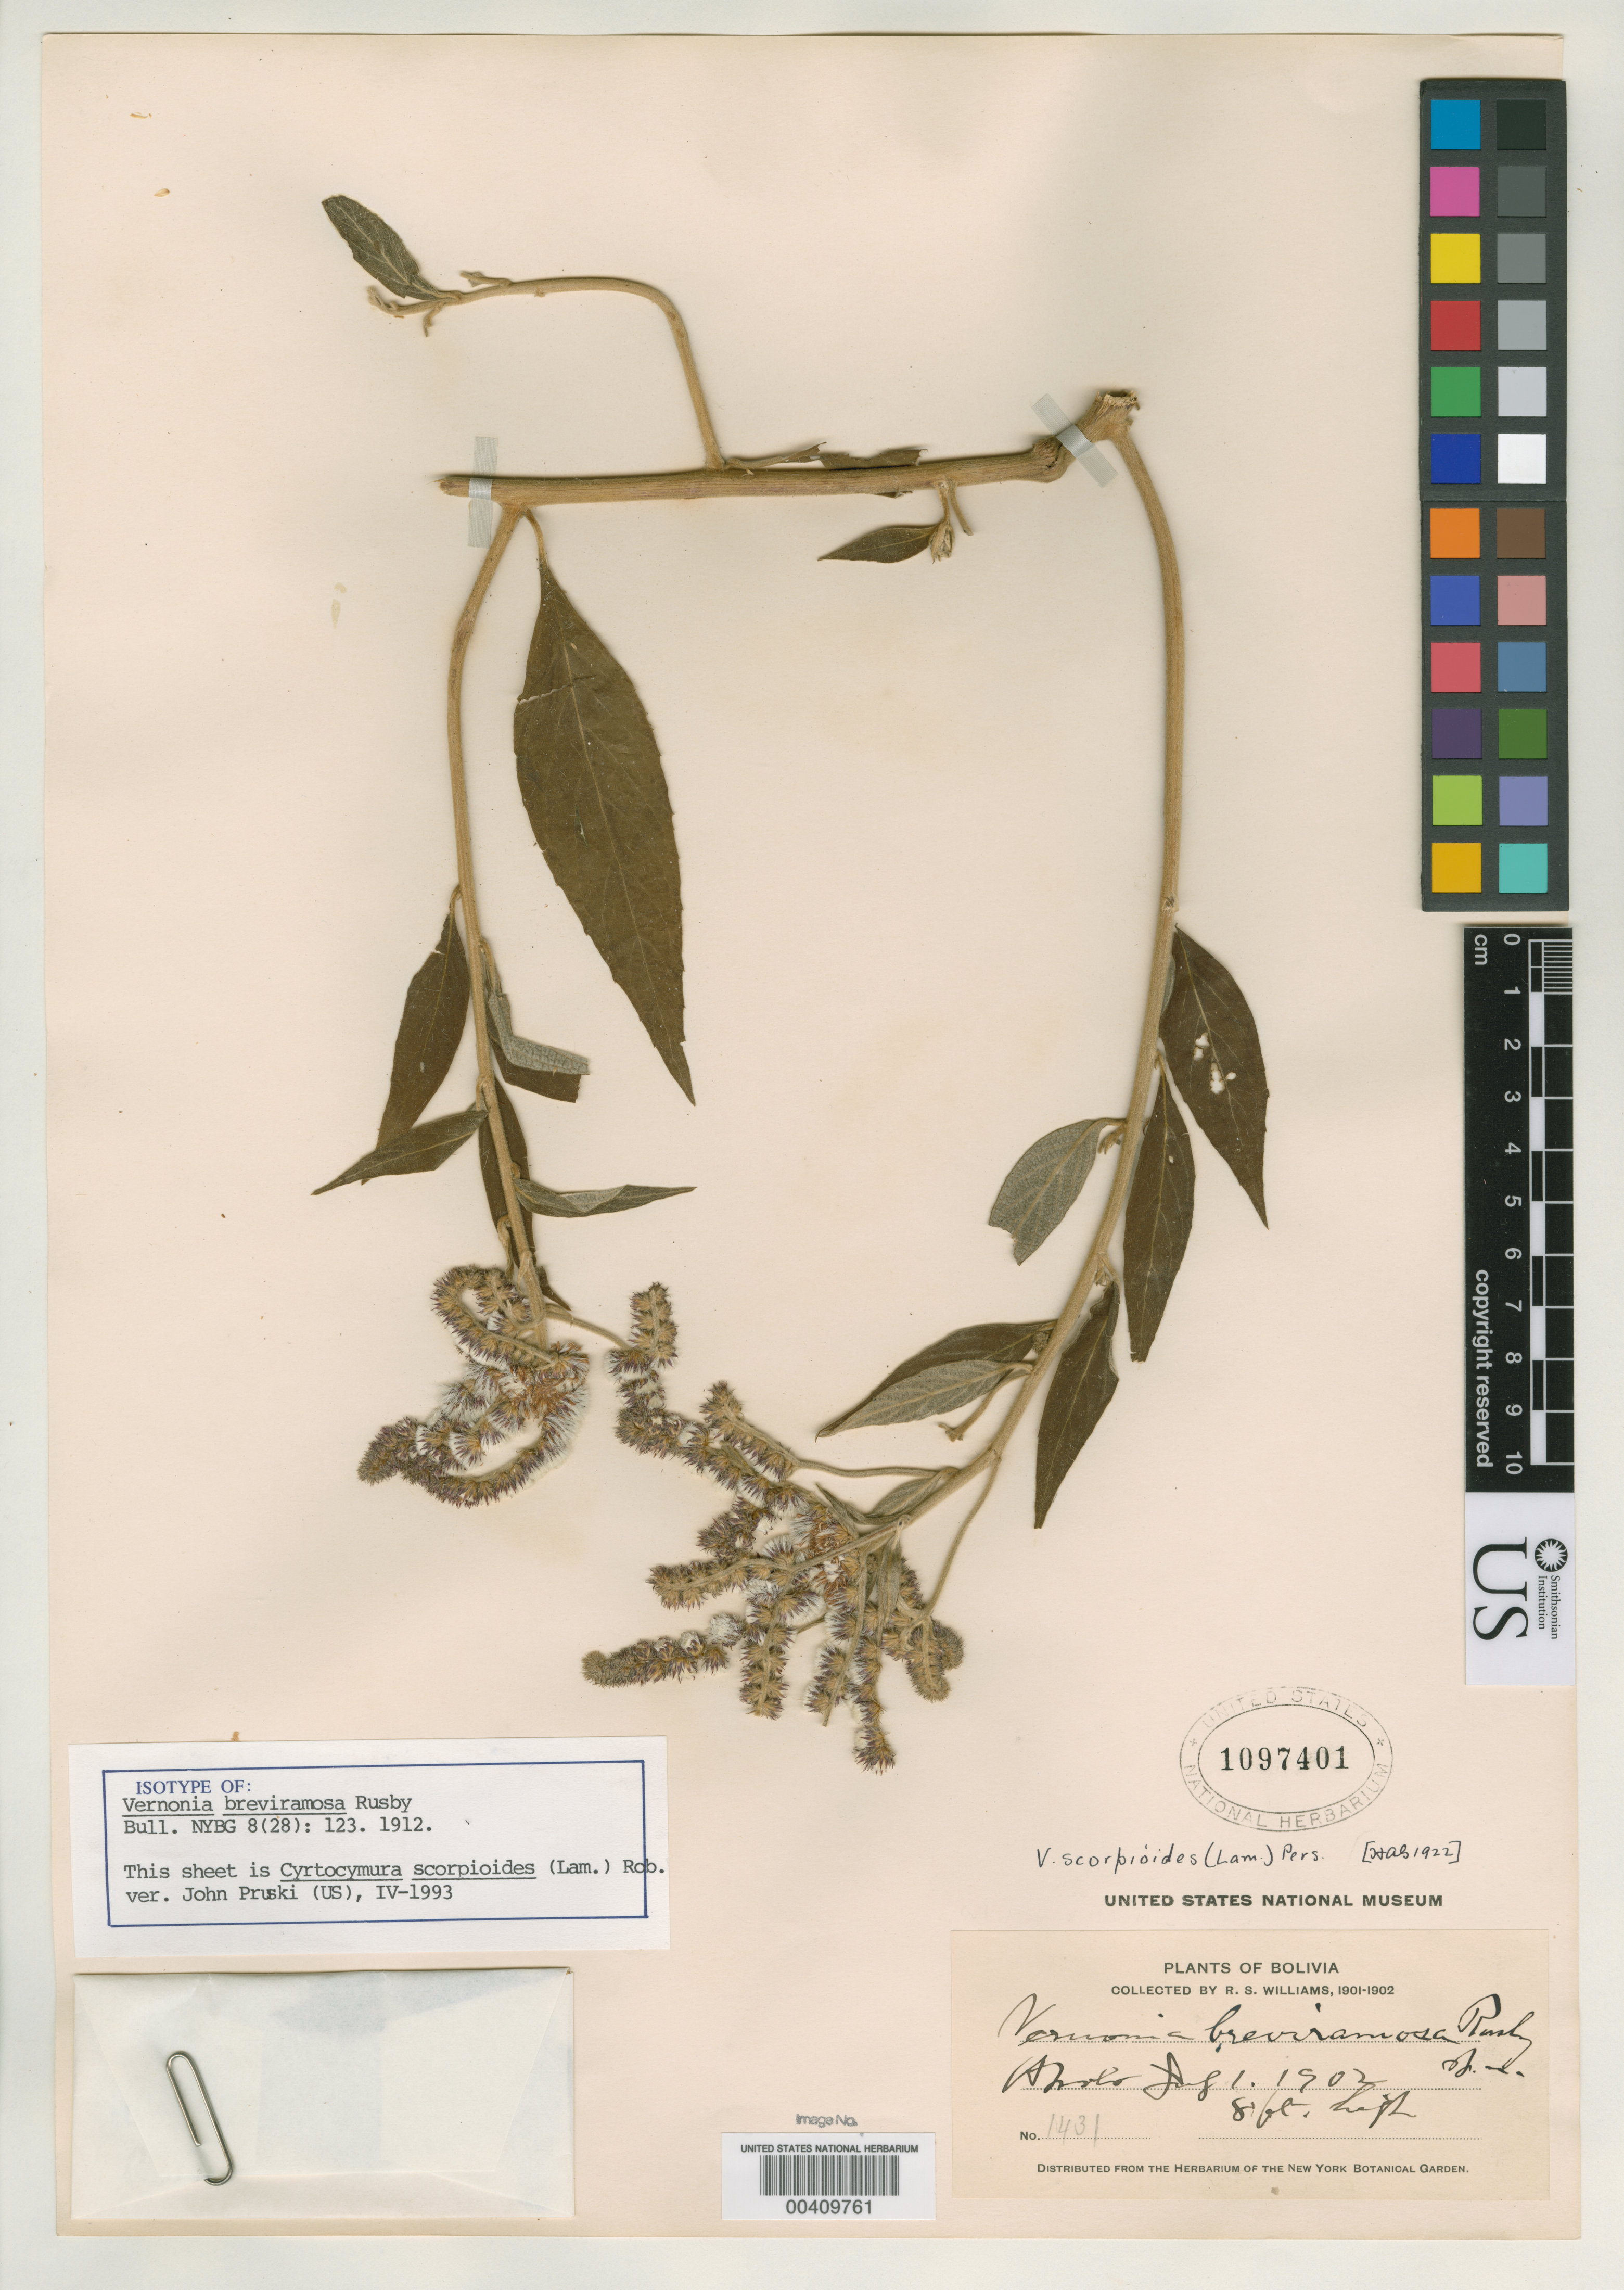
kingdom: Plantae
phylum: Tracheophyta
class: Magnoliopsida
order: Asterales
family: Asteraceae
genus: Vernonia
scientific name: Vernonia breviramosa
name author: Rusby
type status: Isotype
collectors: R. S. Williams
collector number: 1431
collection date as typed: Jul. 1, 1902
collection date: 1902-07-01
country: Bolivia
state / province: La Paz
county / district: Franz Tamayo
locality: Apolo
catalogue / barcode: US 1097401